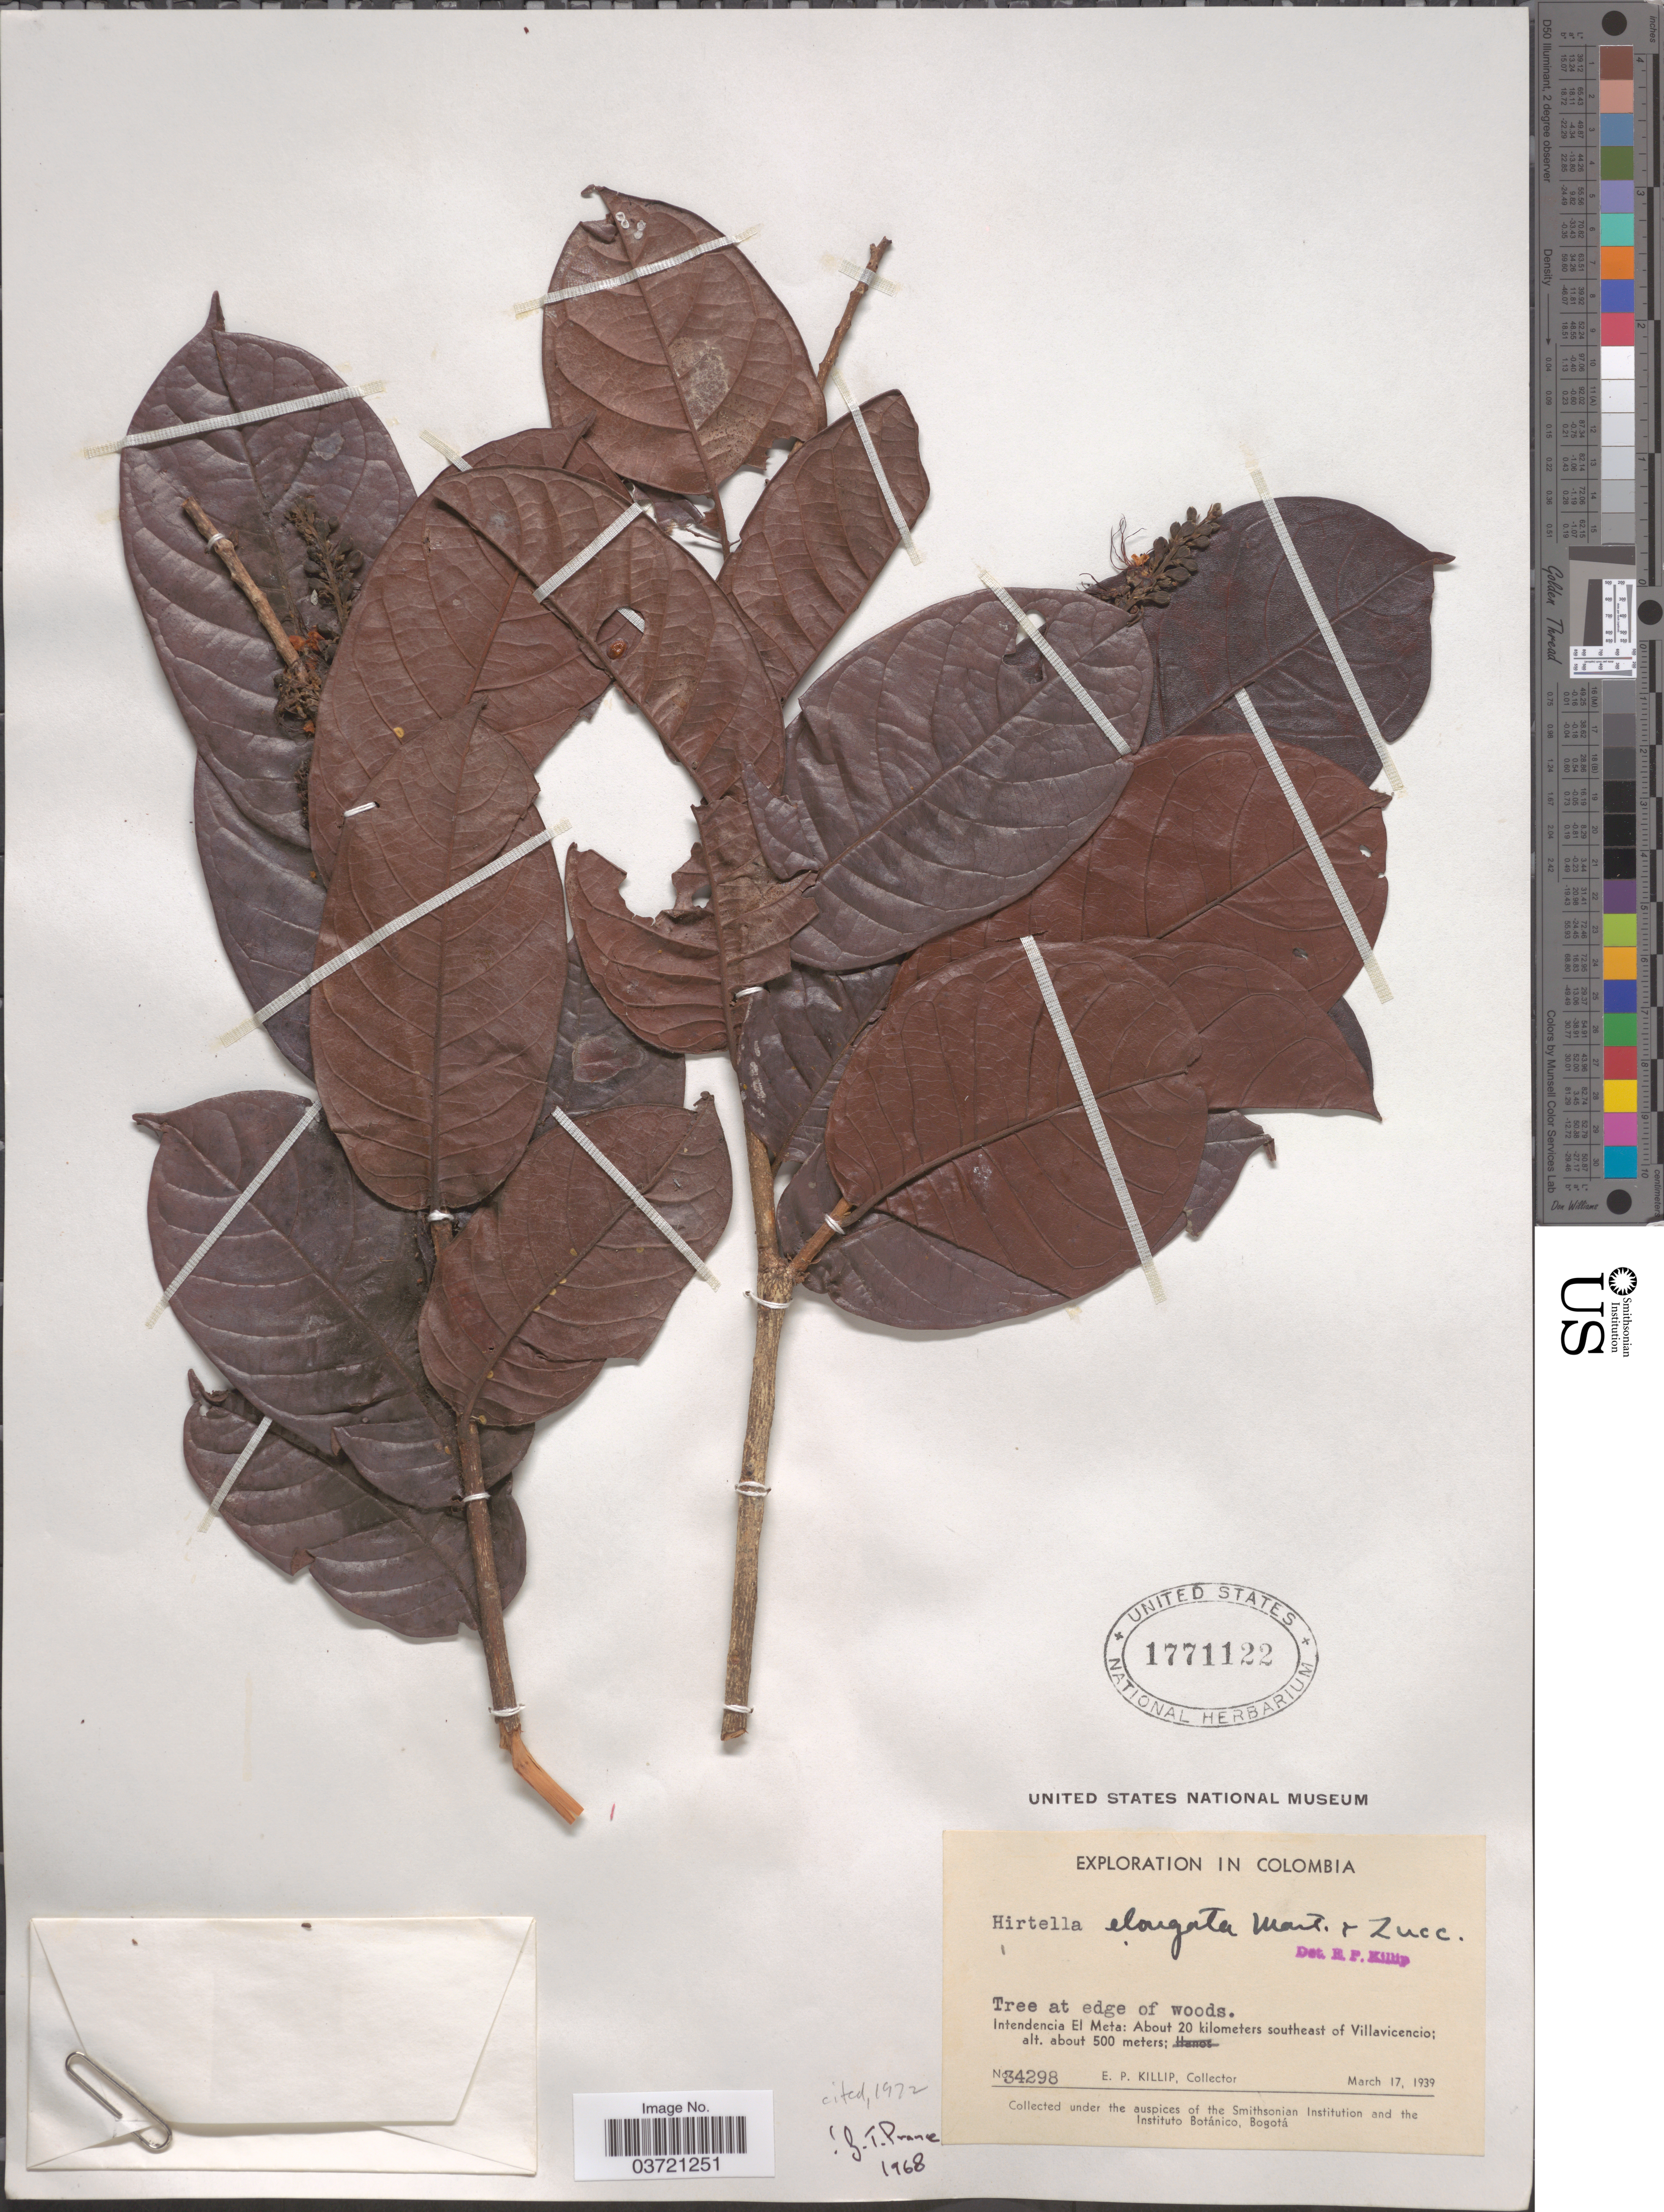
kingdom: Plantae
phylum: Tracheophyta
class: Magnoliopsida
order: Malpighiales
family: Chrysobalanaceae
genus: Hirtella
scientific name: Hirtella elongata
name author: Mart. & Zucc.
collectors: E. P. Killip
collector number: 34298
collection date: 1939-03-17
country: Colombia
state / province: Meta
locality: At edge of woods. Intendecia El Meta: About 20 kilometers southeast of Villavicencio.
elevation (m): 500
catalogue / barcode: US 1771122